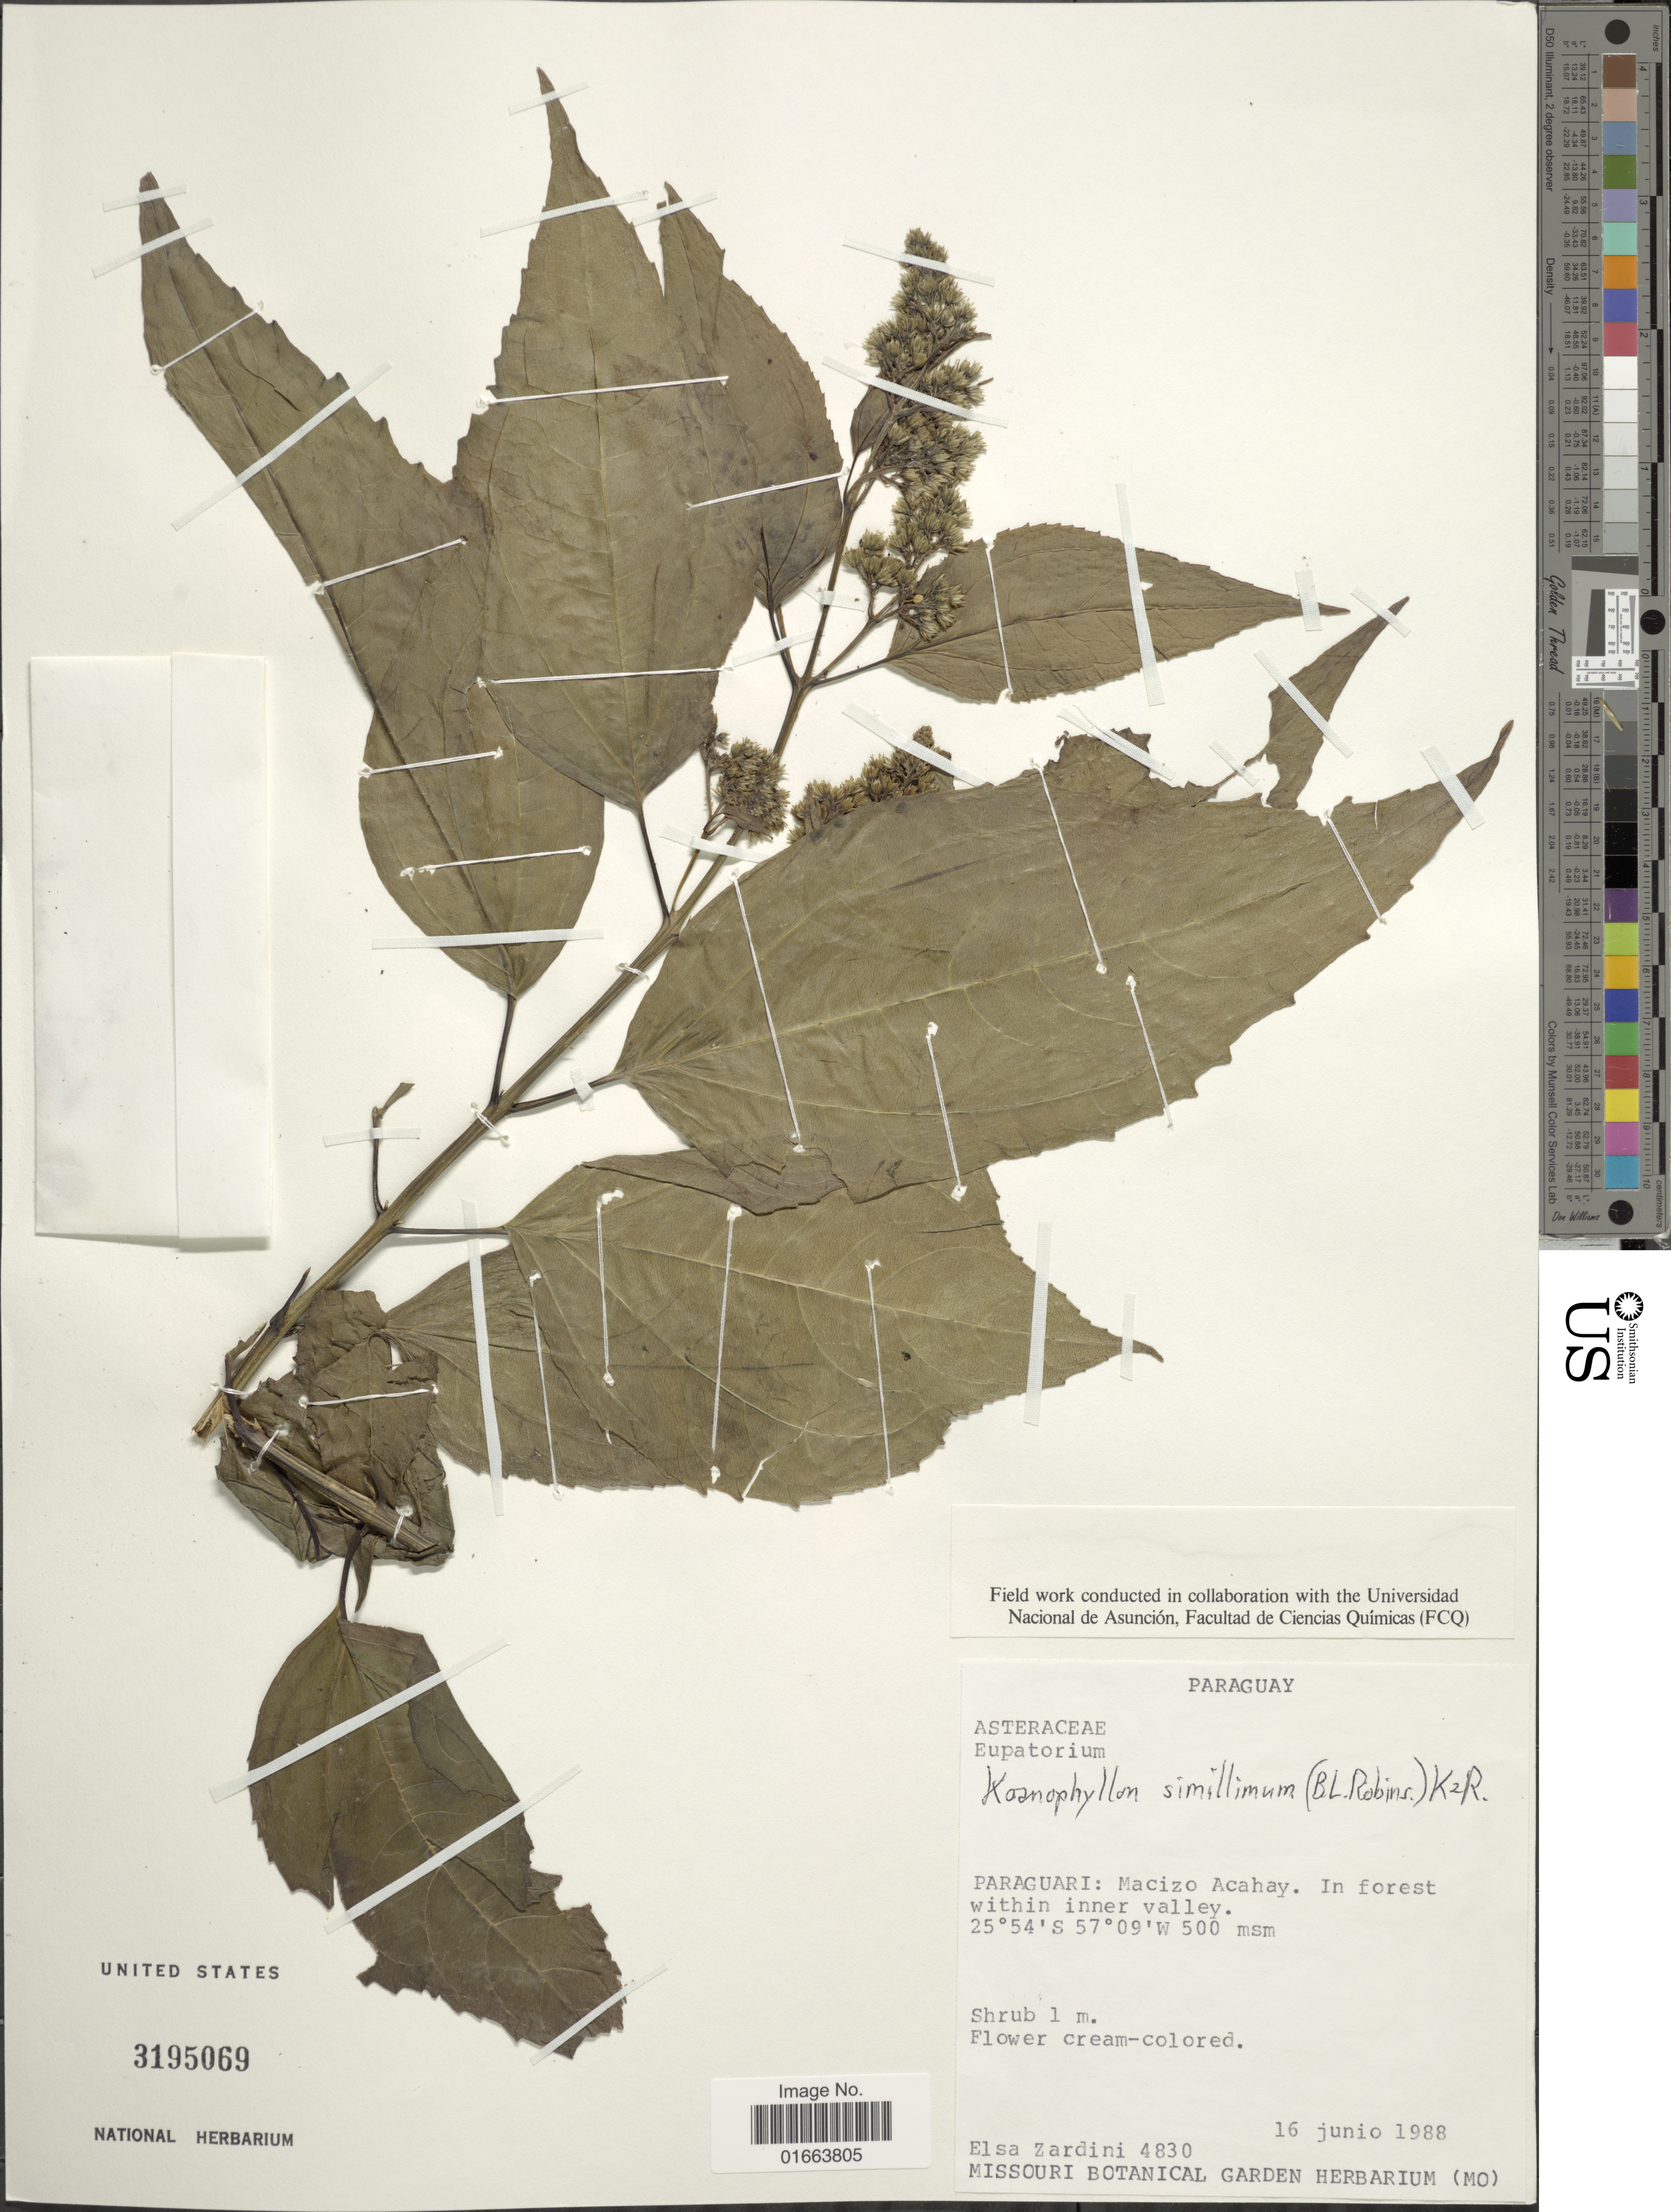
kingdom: Plantae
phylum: Tracheophyta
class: Magnoliopsida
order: Asterales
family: Asteraceae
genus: Koanophyllon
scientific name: Koanophyllon simillimum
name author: (B.L. Rob.) R.M. King & H. Rob.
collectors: E. M. Zardini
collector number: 4830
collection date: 1988-06-16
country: Paraguay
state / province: Paraguari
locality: Macizo Acahay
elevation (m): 500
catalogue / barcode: US 3195069